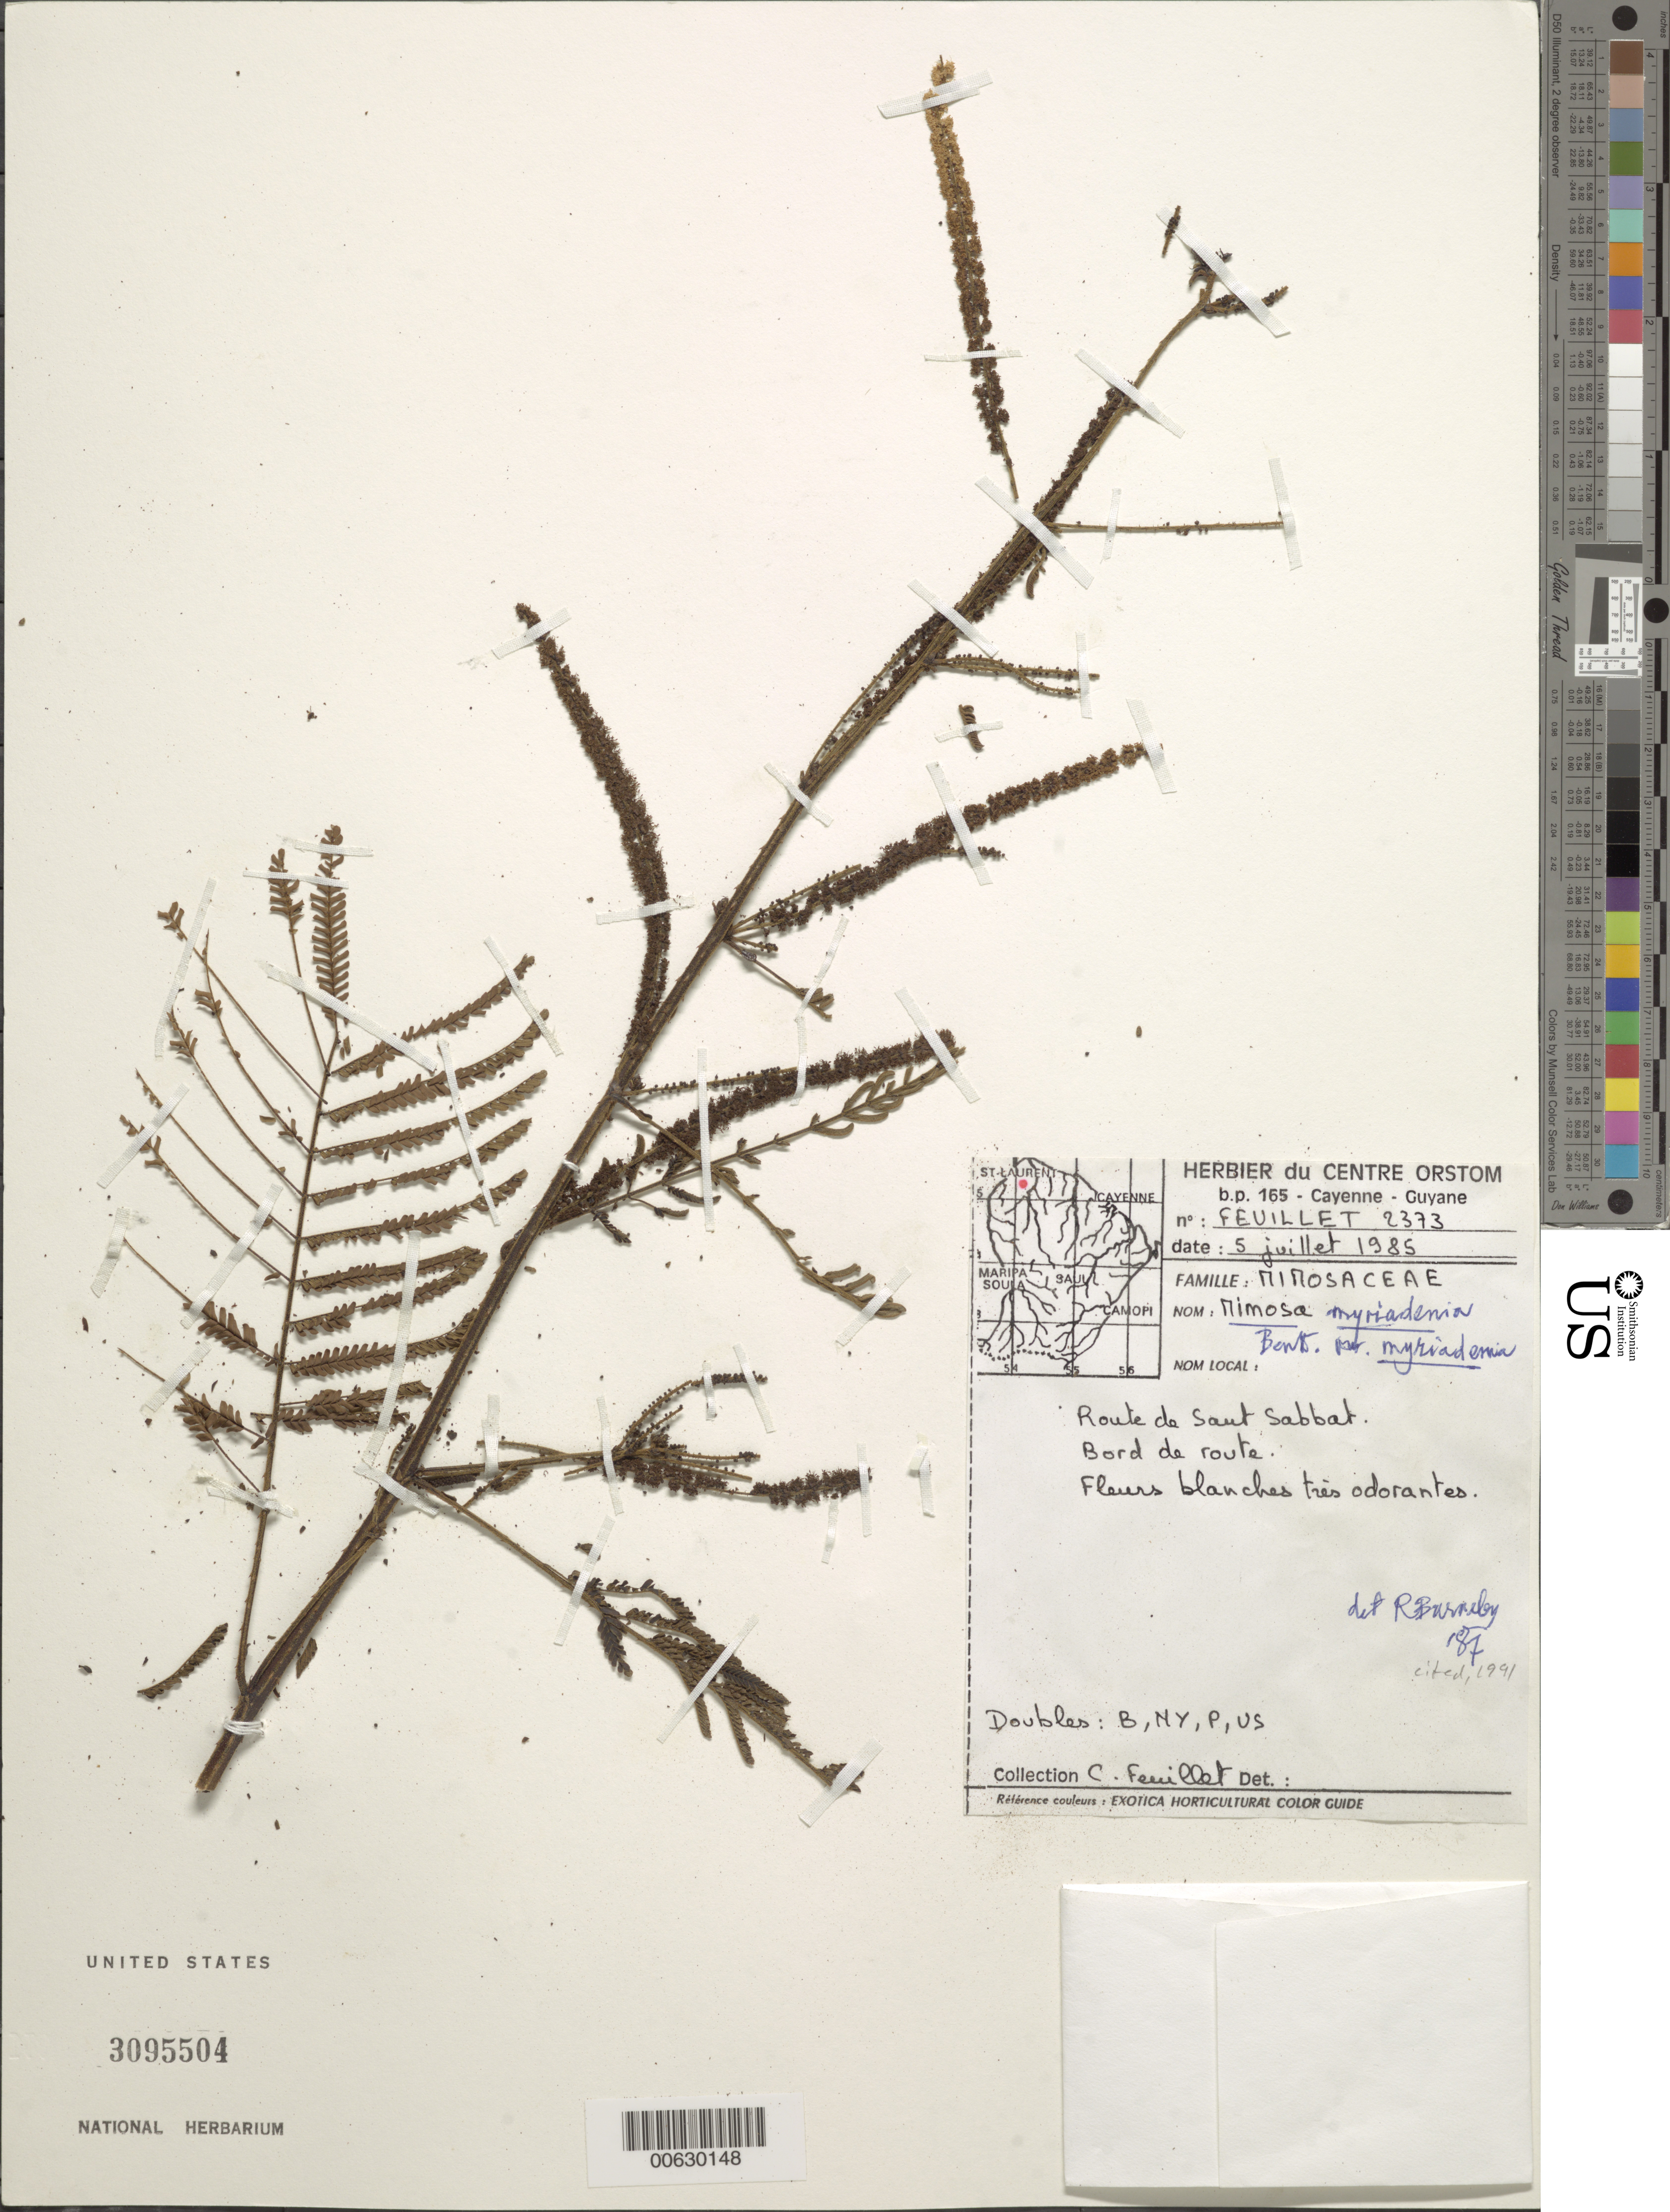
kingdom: Plantae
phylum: Tracheophyta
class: Magnoliopsida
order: Fabales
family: Fabaceae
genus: Mimosa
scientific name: Mimosa myriadenia var. myriadenia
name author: (Benth.) Benth.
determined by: Barneby, Rupert C., (NY)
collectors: C. Feuillet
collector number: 2373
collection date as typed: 5-Jul-85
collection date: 1985-07-05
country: French Guiana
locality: Route de Saut Sabbat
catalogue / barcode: US 3095504